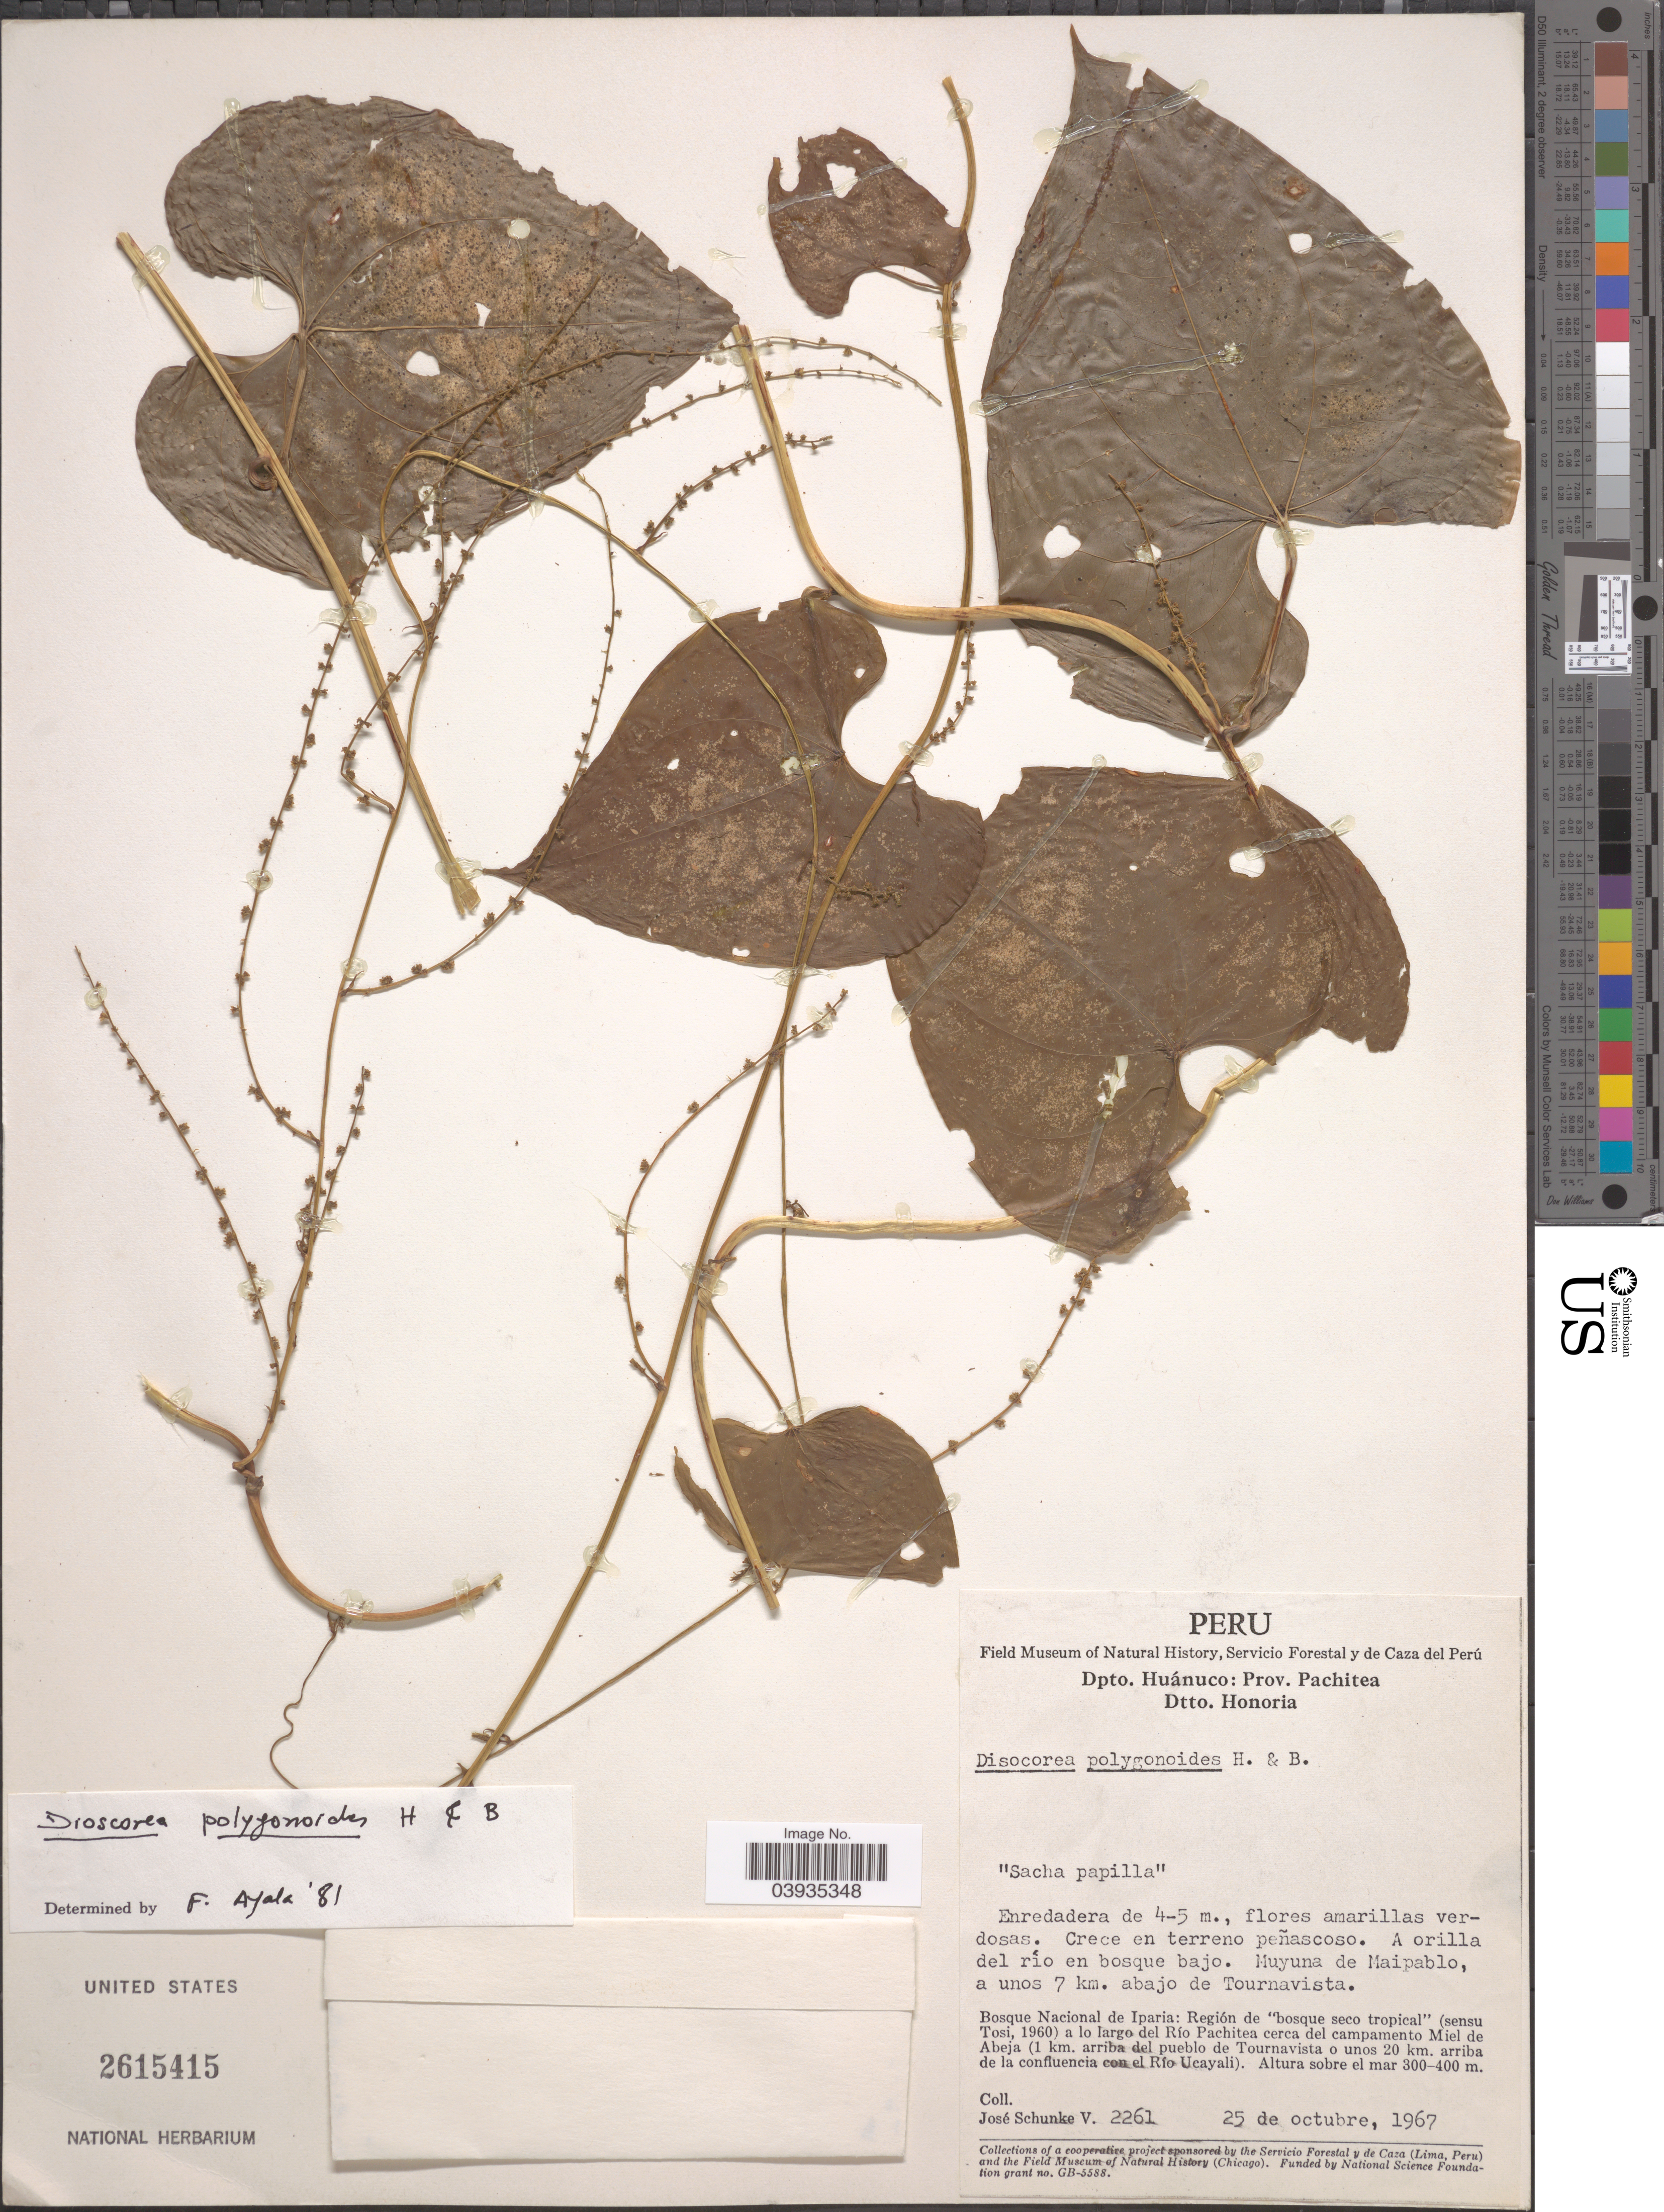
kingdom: Plantae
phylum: Tracheophyta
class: Liliopsida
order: Dioscoreales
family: Dioscoreaceae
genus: Dioscorea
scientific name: Dioscorea polygonoides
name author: Humb. & Bonpl. ex Willd.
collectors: J. Schunke Vigo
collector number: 2261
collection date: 1967-10-25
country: Peru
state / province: Huánuco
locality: Dpto. Huánuco: Prov. Pachitea. Dtto. Honoria. A orilla del río en bosque bajo. Muyuna de Maipablo, a unos 7 km. abajo de Tournavista. Bosque Nacional de Iparia: Región de "bosque seco tropical" (sensu Tosi, 1960) a lo largo del Río Pachitea cerca del campamento Miel de Abeja (1 km. arriba del pueblo de Tournavista o unos 20 km. arriba de la confluencia con el Río Ucayali).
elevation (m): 300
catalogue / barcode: US 2615415